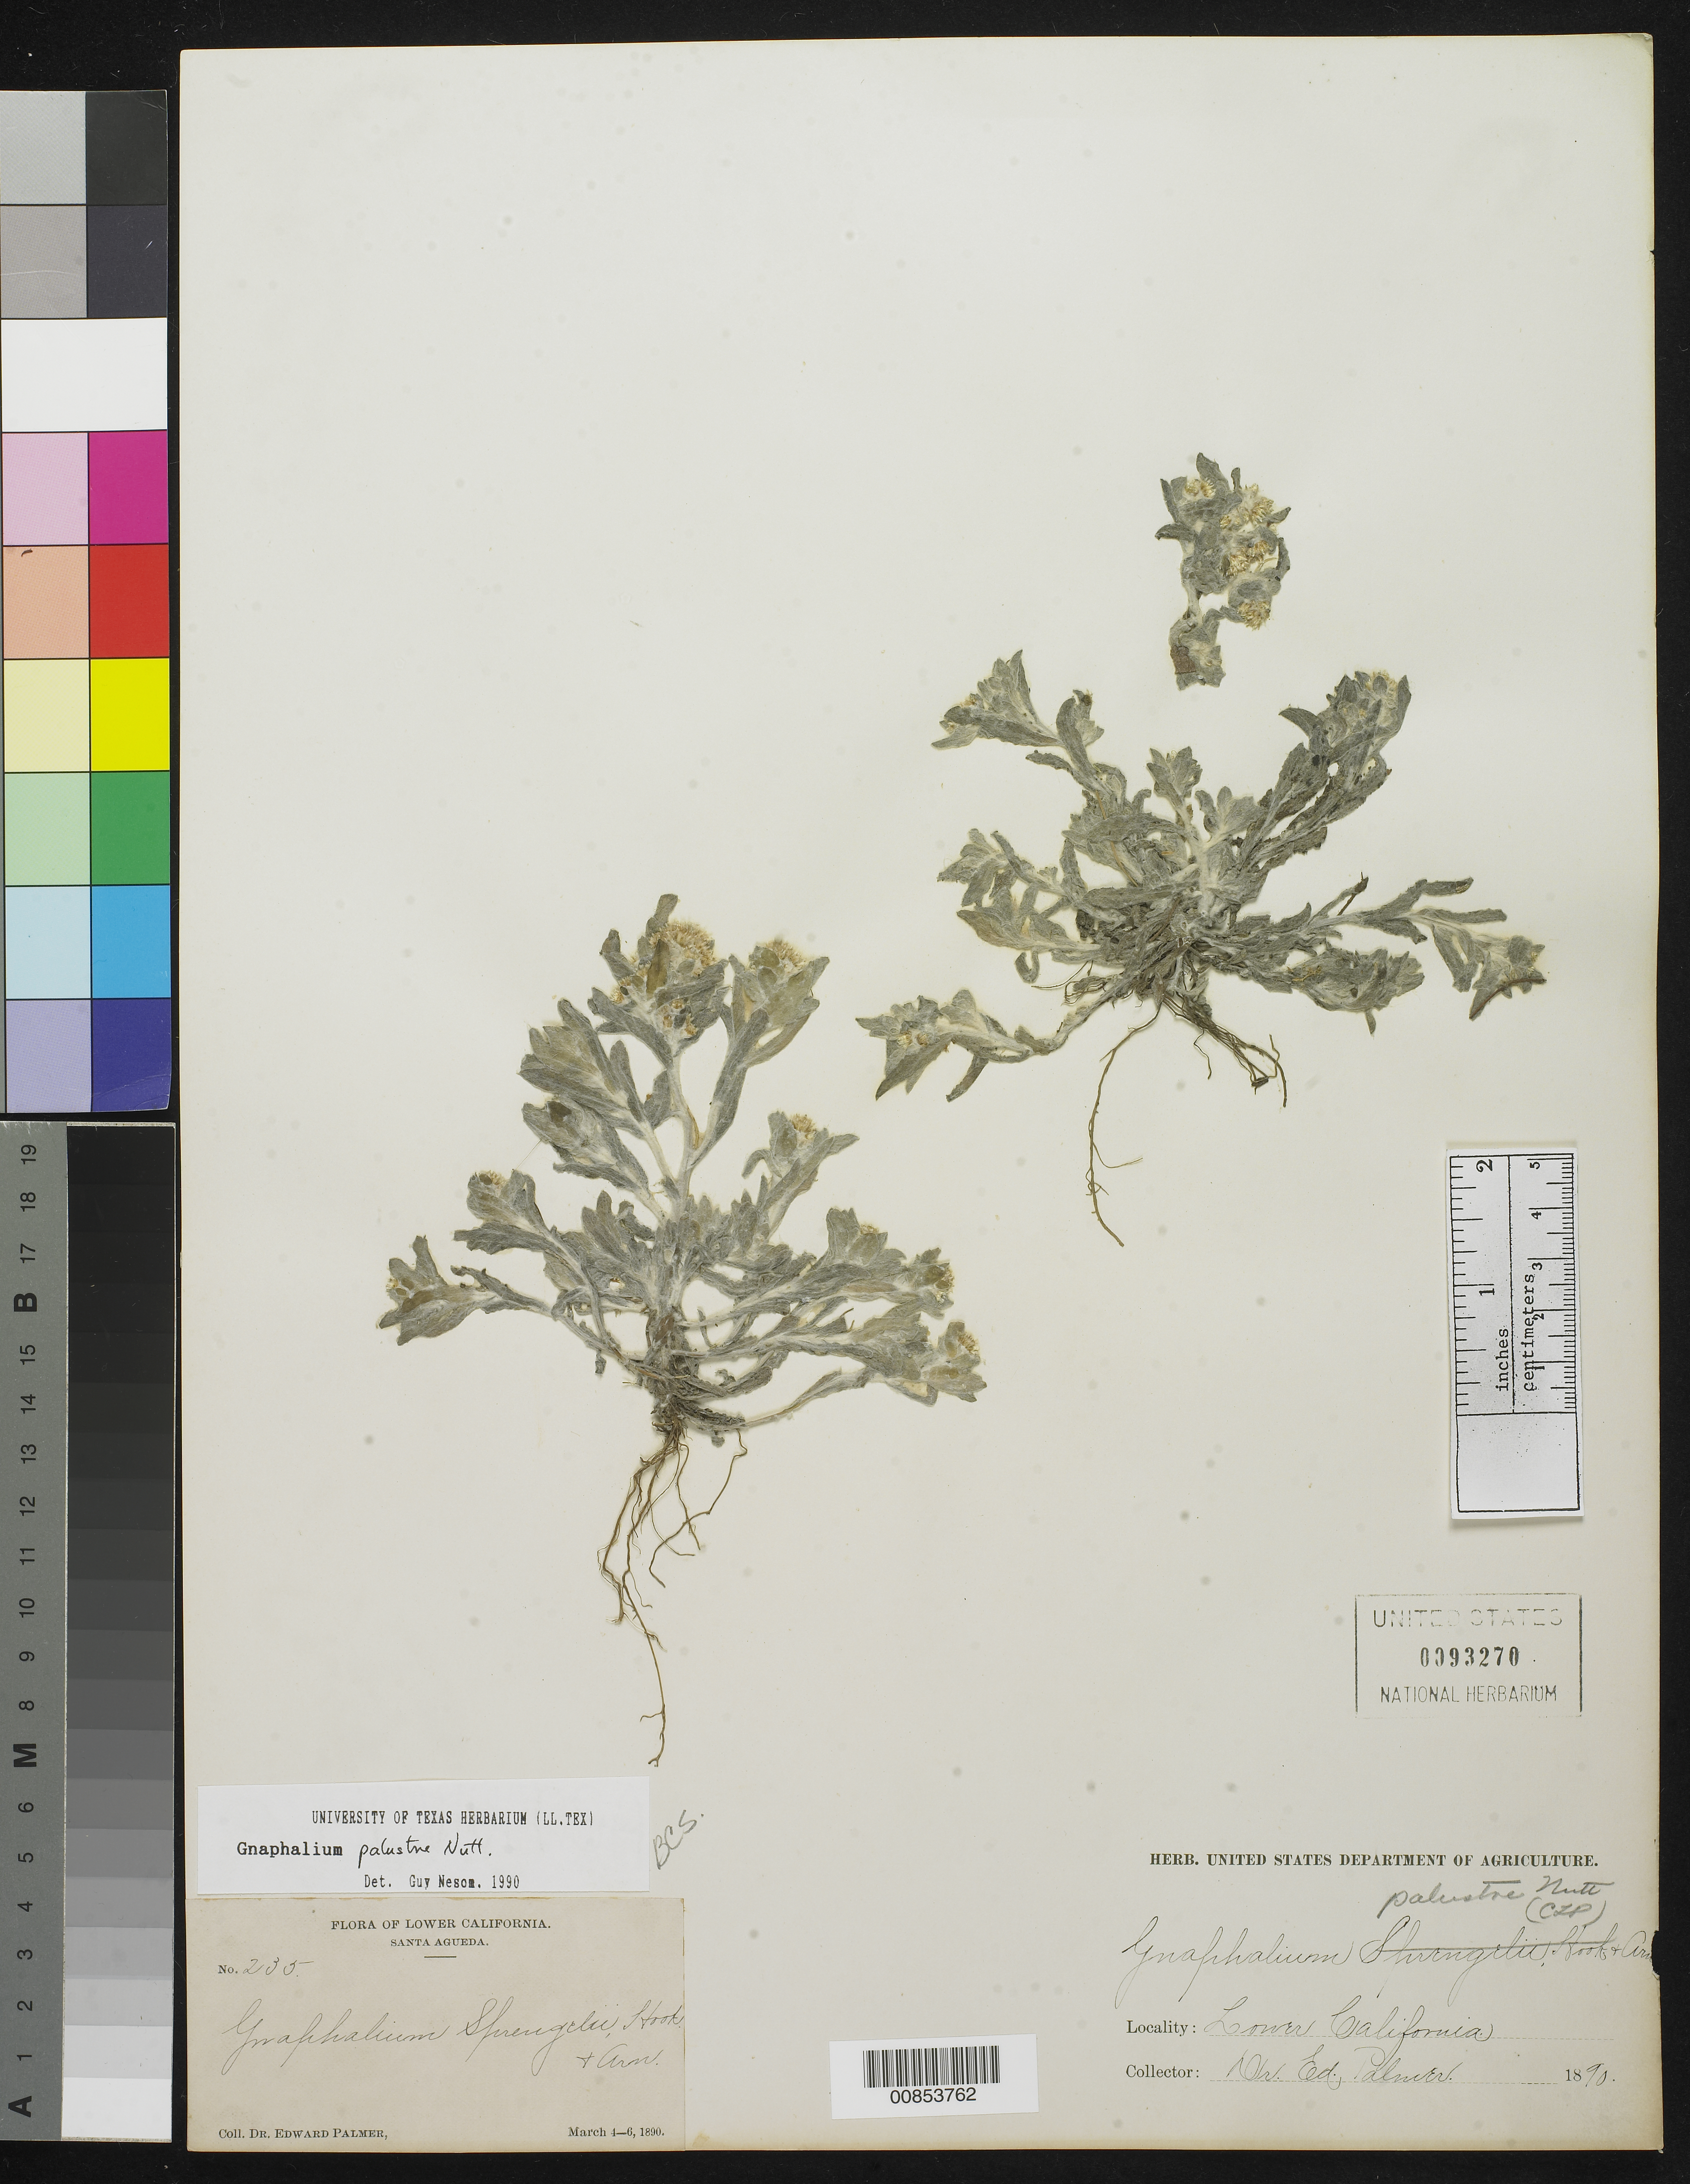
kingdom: Plantae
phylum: Tracheophyta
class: Magnoliopsida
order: Asterales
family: Asteraceae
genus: Gnaphalium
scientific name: Gnaphalium palustre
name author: Nutt.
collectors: E. Palmer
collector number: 235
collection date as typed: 04 Mar 1890 to 06 Mar 1890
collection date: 1890-03-04/1890-03-06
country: Mexico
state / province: Baja California Sur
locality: Santa Agueda, Baja California Sur.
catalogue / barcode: US 93270